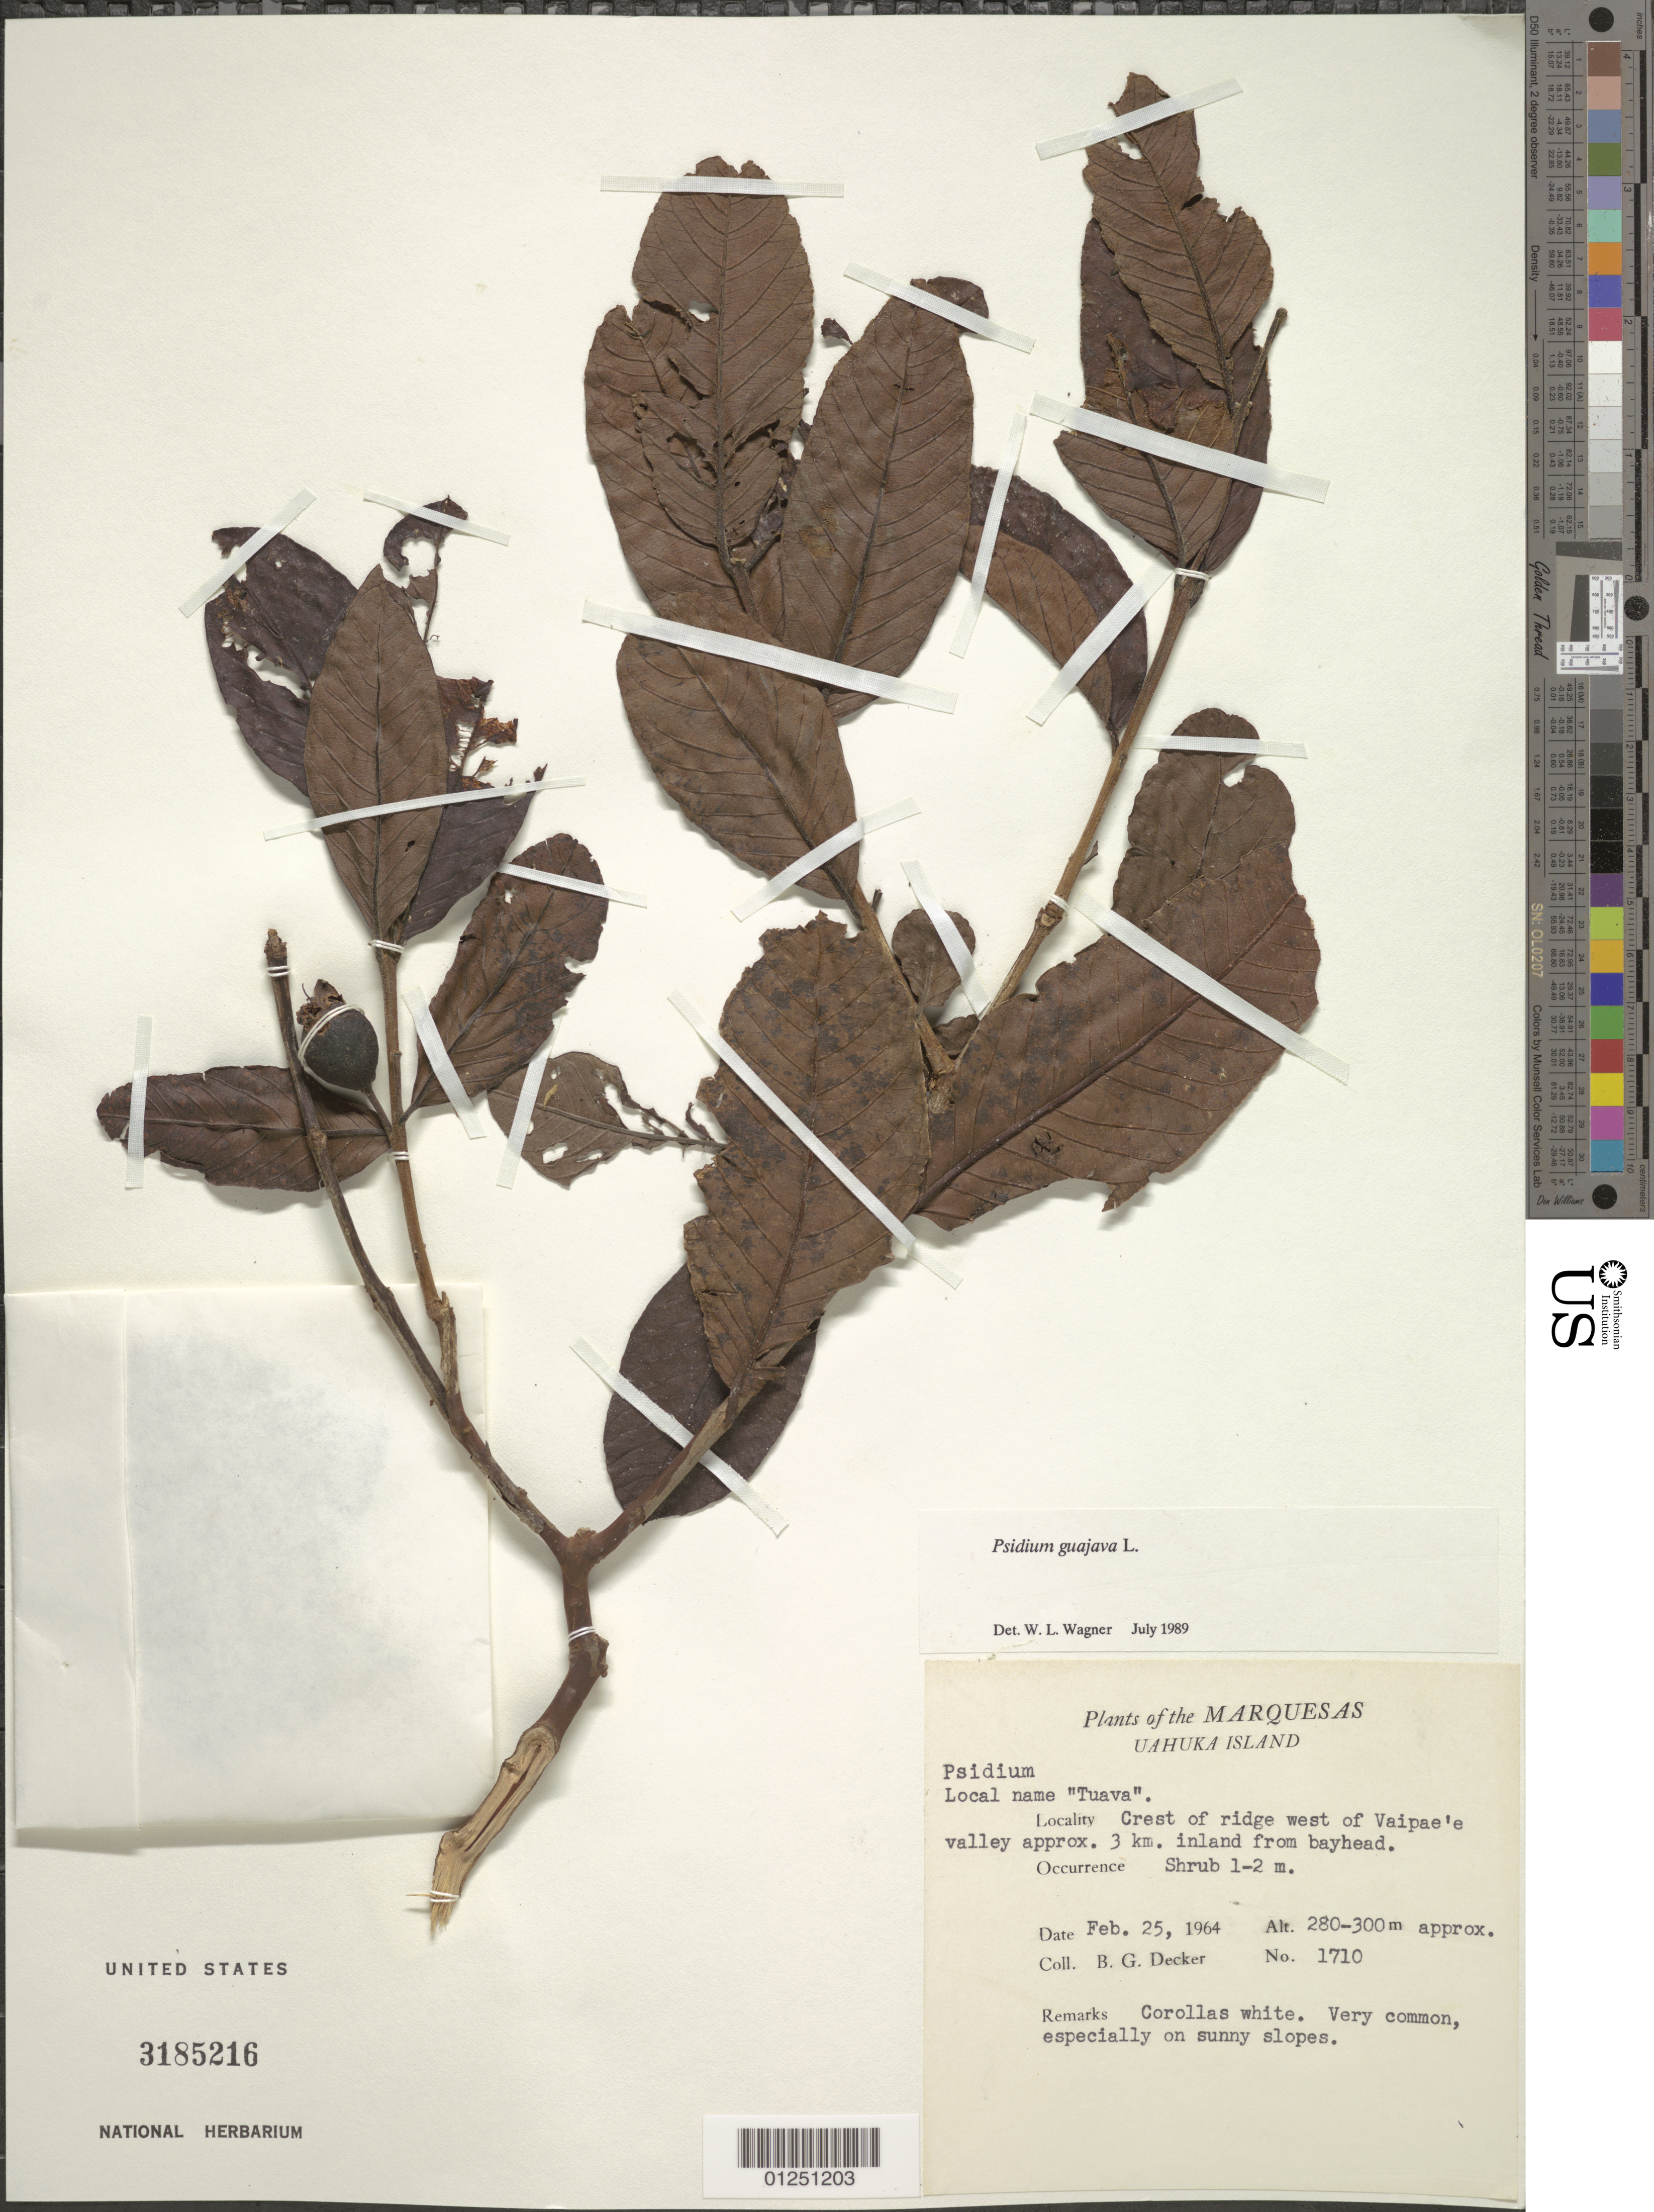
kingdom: Plantae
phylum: Tracheophyta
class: Magnoliopsida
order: Myrtales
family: Myrtaceae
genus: Psidium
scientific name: Psidium guajava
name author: L.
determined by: Wagner, W. L., (BOT), Smithsonian Institution - National Museum of Natural History (UNITED STATES)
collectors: B. G. Decker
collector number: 1710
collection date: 1964-02-25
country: French Polynesia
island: Ua Huka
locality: crest of ridge W of Vaipae'e Valley, 3 km inland from bayhead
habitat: Sunny slopes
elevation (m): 280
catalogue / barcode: US 3185216